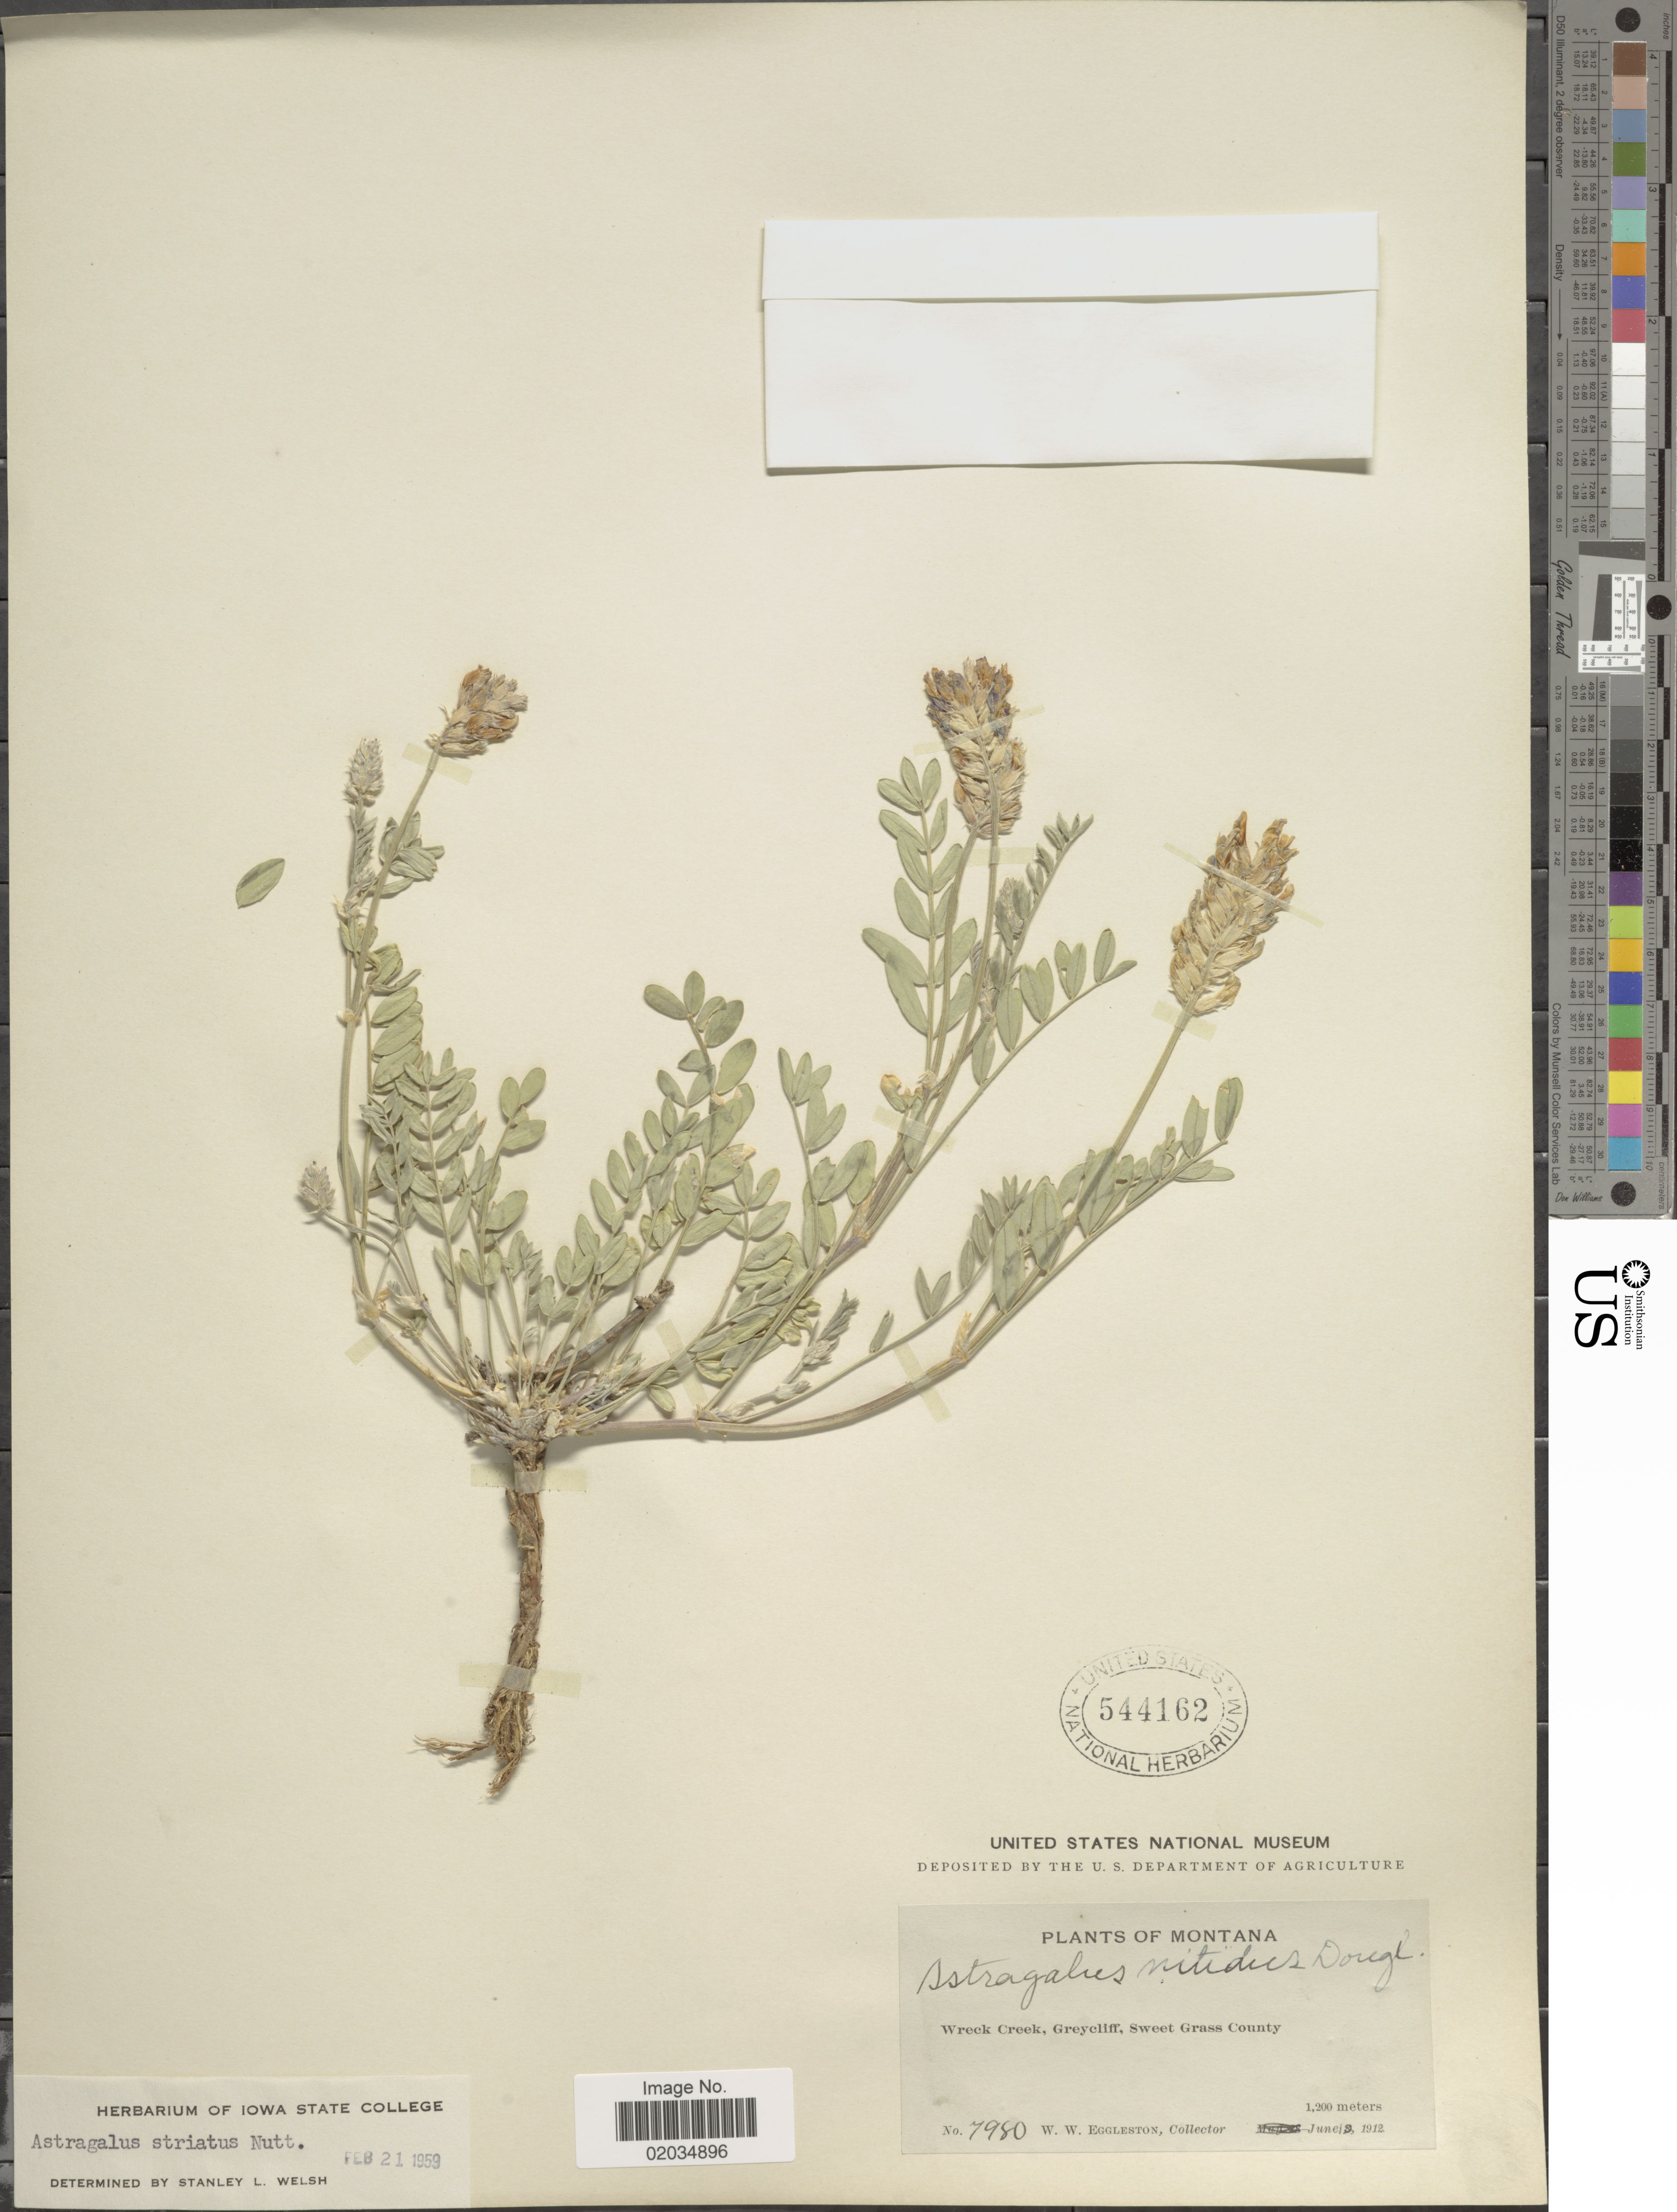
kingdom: Plantae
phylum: Tracheophyta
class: Magnoliopsida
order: Fabales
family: Fabaceae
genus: Astragalus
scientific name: Astragalus striatus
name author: Nutt.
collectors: W. W. Eggleston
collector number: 7980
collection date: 1912-06-09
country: United States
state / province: Montana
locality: Wreck Creek, Greycliff, Sweet Grass County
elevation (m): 1200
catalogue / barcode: US 544162